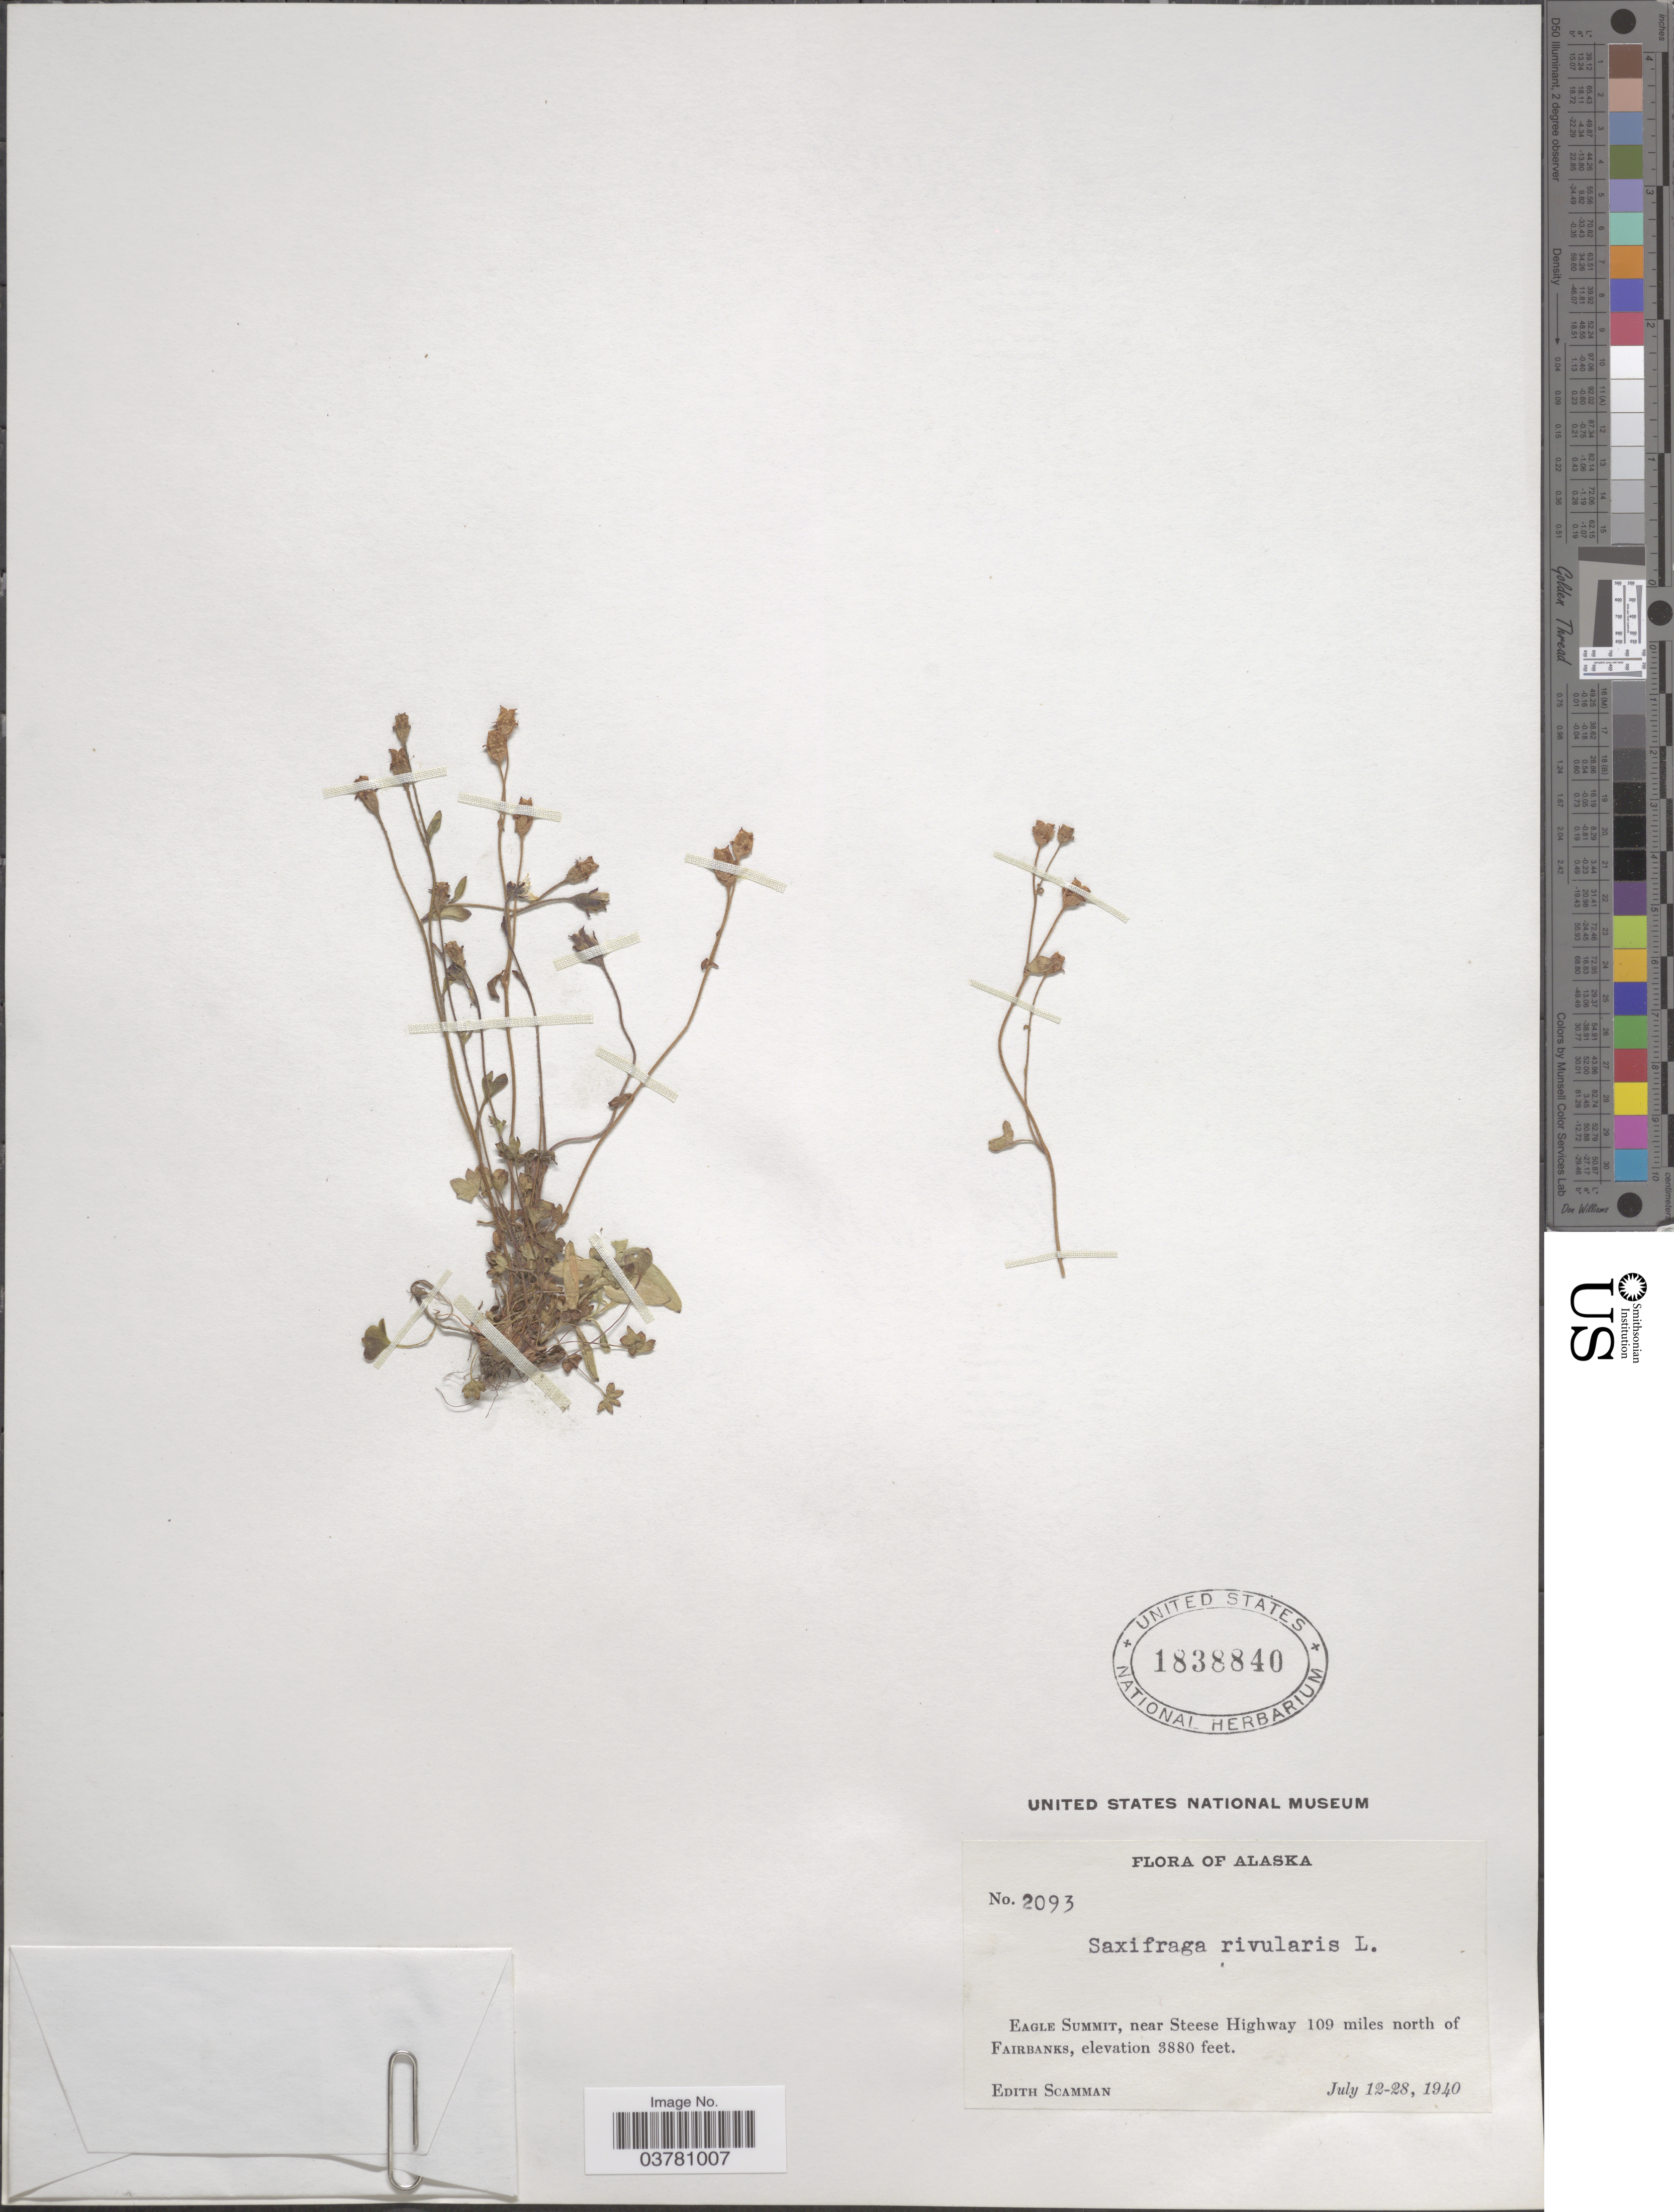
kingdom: Plantae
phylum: Tracheophyta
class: Magnoliopsida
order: Saxifragales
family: Saxifragaceae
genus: Saxifraga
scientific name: Saxifraga rivularis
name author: L.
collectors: E. Scamman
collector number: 2093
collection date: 1940-07-12/1940-07-28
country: United States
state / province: Alaska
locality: Eagle Summit, near Steese Highway, 109 miles north of Fairbanks.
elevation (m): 1183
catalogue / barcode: US 1838840